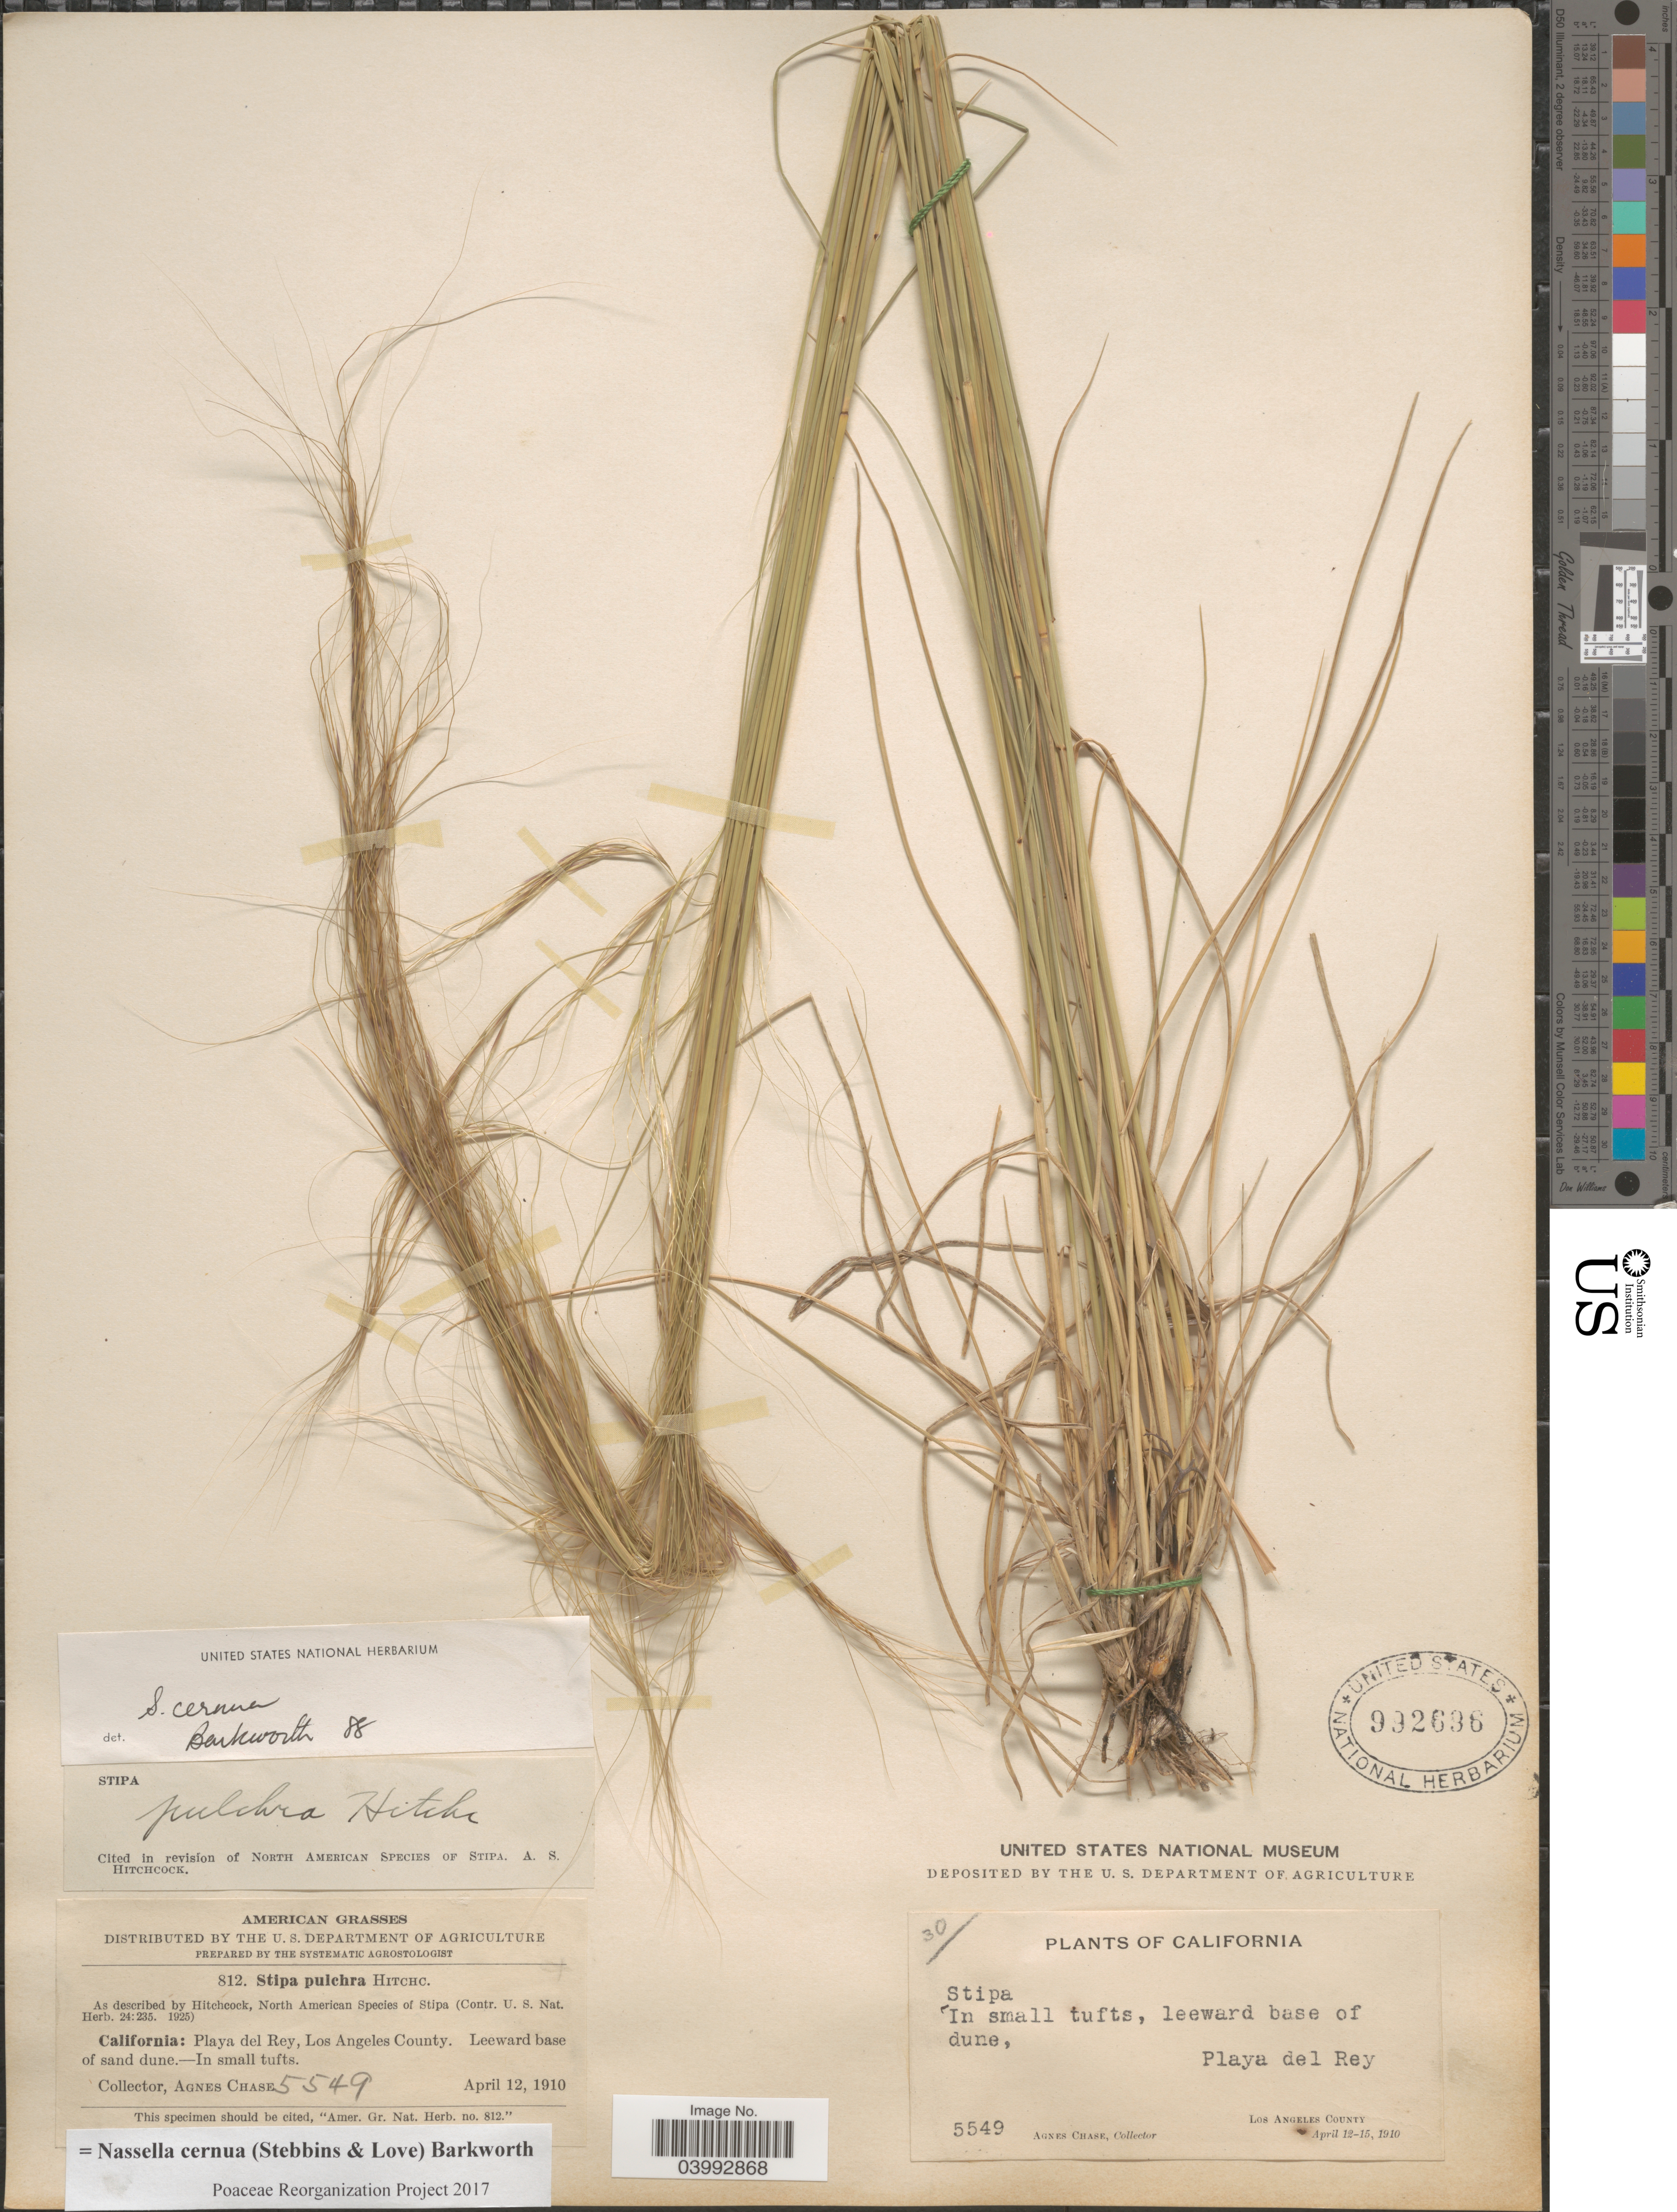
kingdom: Plantae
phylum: Tracheophyta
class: Liliopsida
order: Poales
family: Poaceae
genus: Nassella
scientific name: Nassella cernua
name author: (Stebbins & Love) Barkworth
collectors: A. Chase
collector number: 5549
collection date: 1910-04-12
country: United States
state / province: California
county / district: Los Angeles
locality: In small tufts, leeward base of dune, Playa del Rey. Los Angeles County.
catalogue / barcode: US 992696